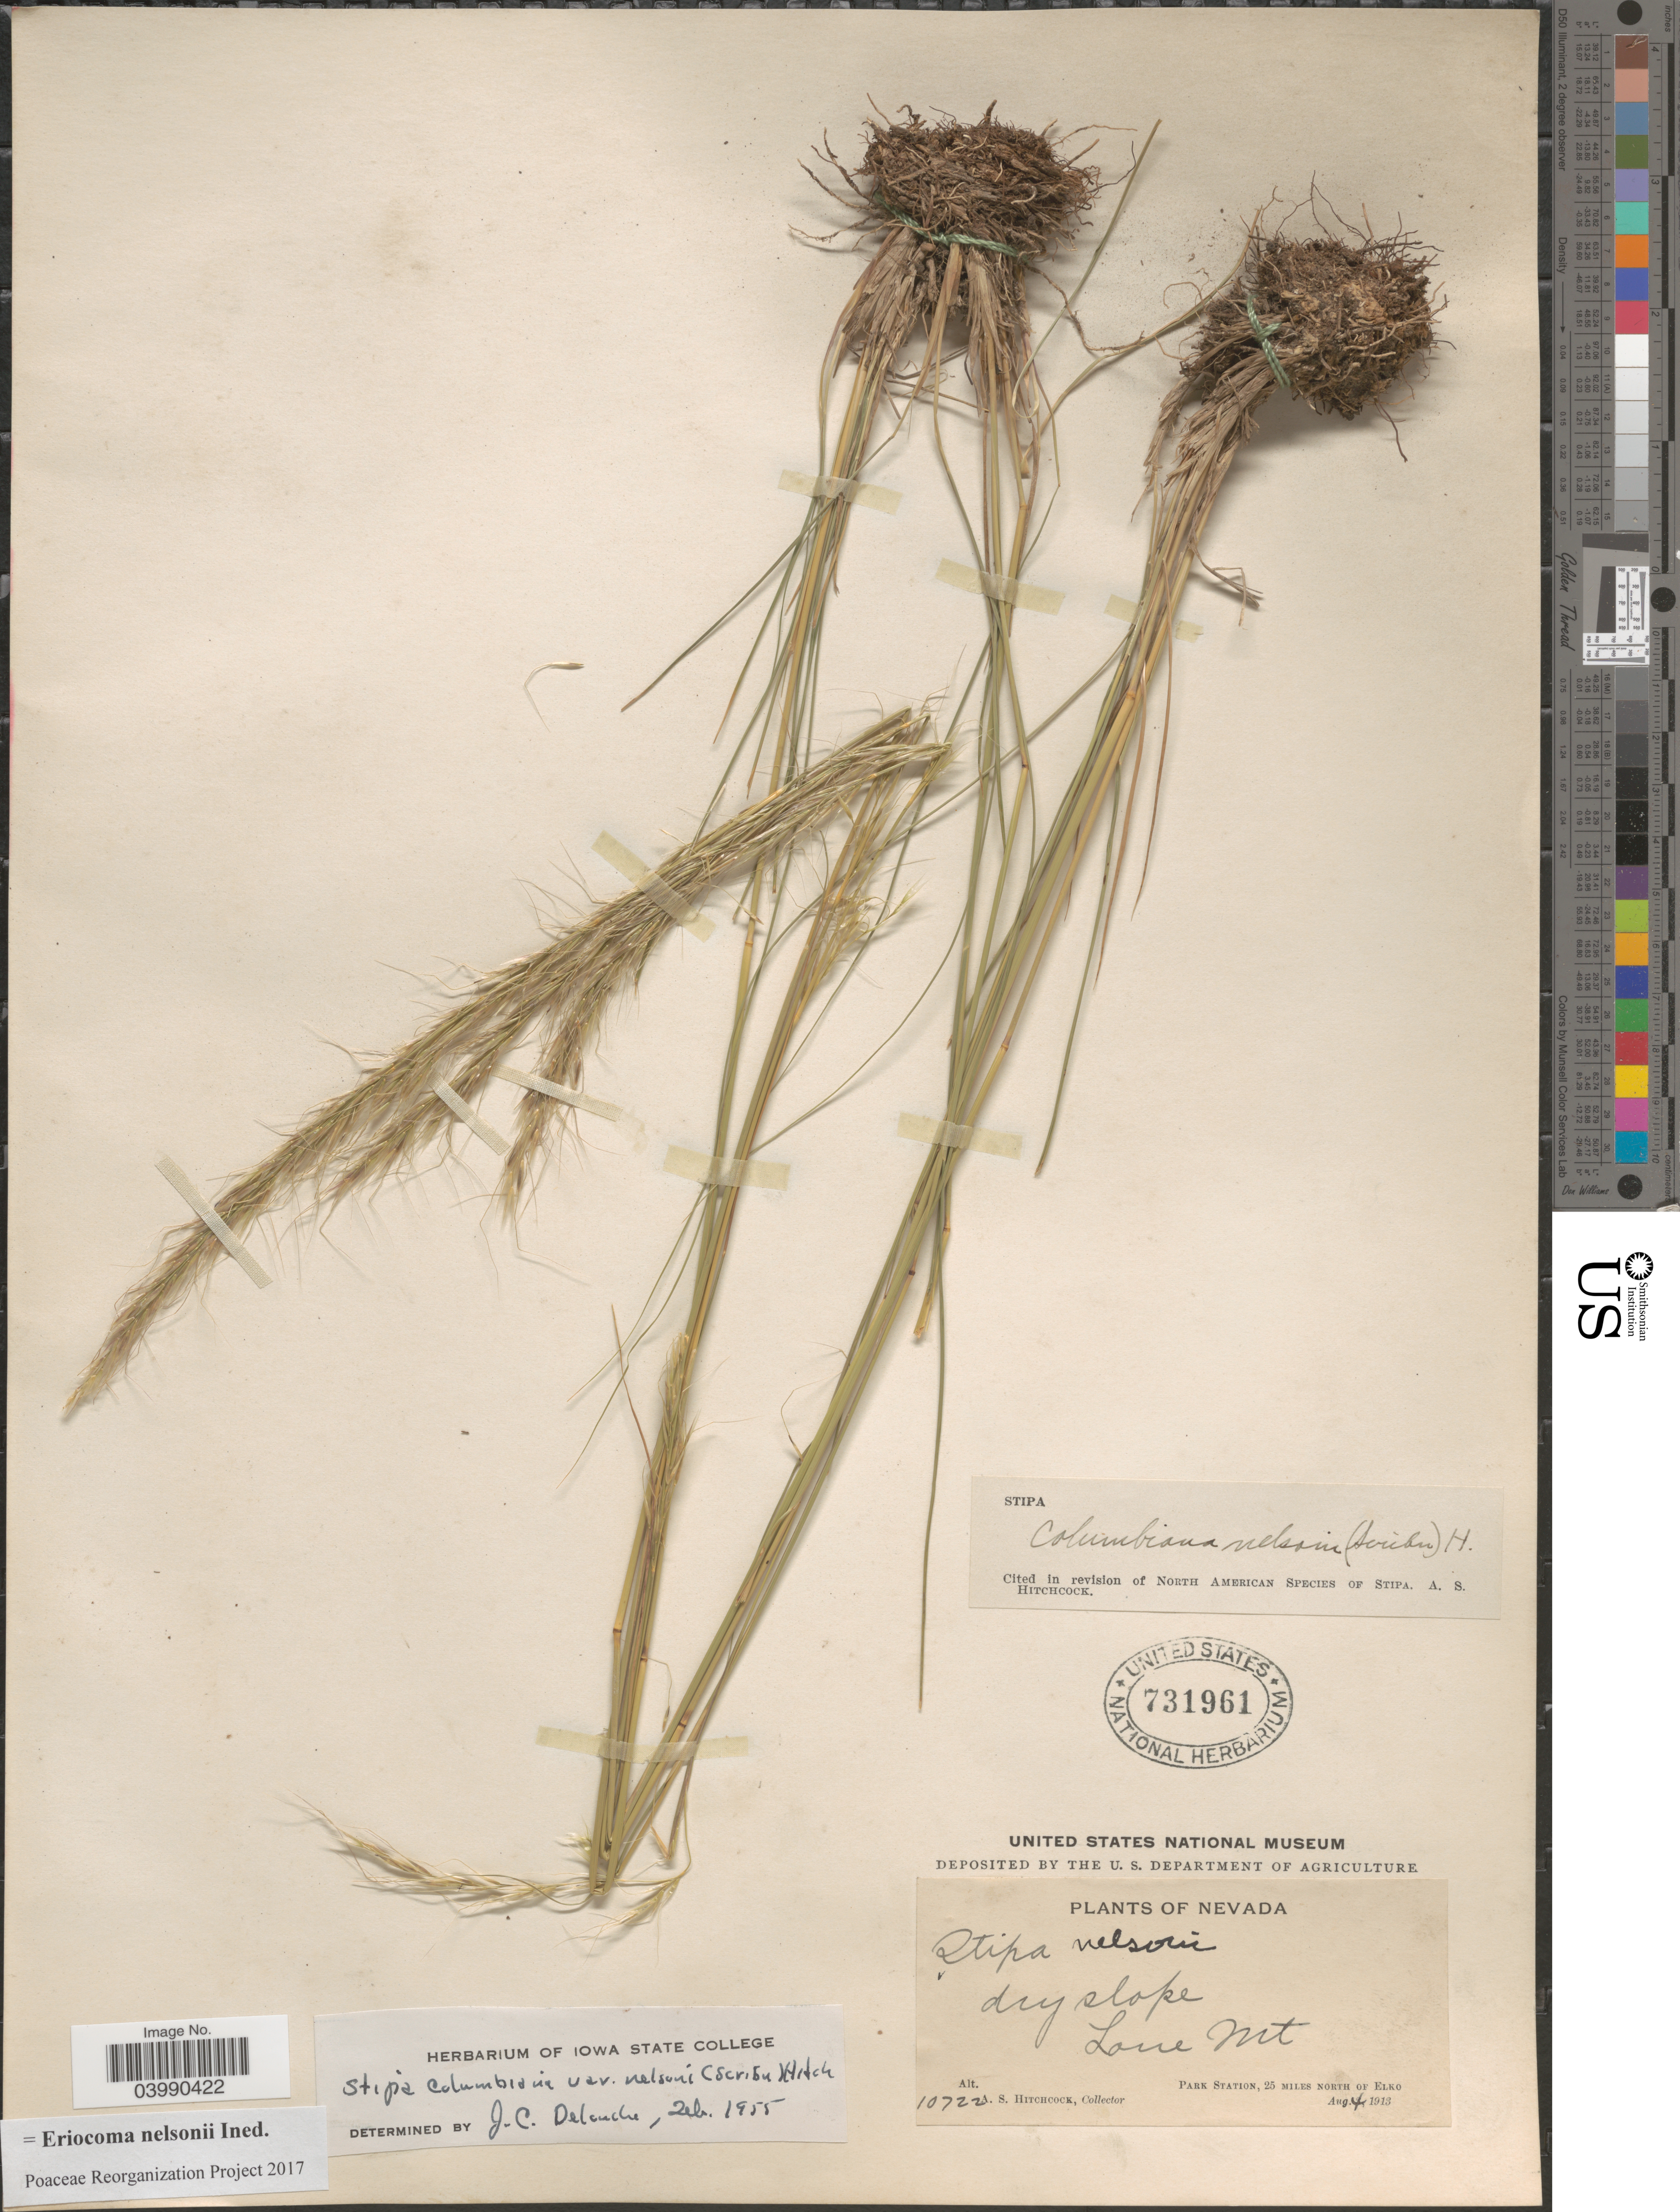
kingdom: Plantae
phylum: Tracheophyta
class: Liliopsida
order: Poales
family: Poaceae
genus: Eriocoma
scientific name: Eriocoma nelsonii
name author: (Scribn.) Romasch.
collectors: A. S. Hitchcock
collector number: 10722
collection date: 1913-08-04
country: United States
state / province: Nevada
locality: Dry slope. Low Mt. Park Station, 25 Miles North of Elko.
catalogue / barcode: US 731961